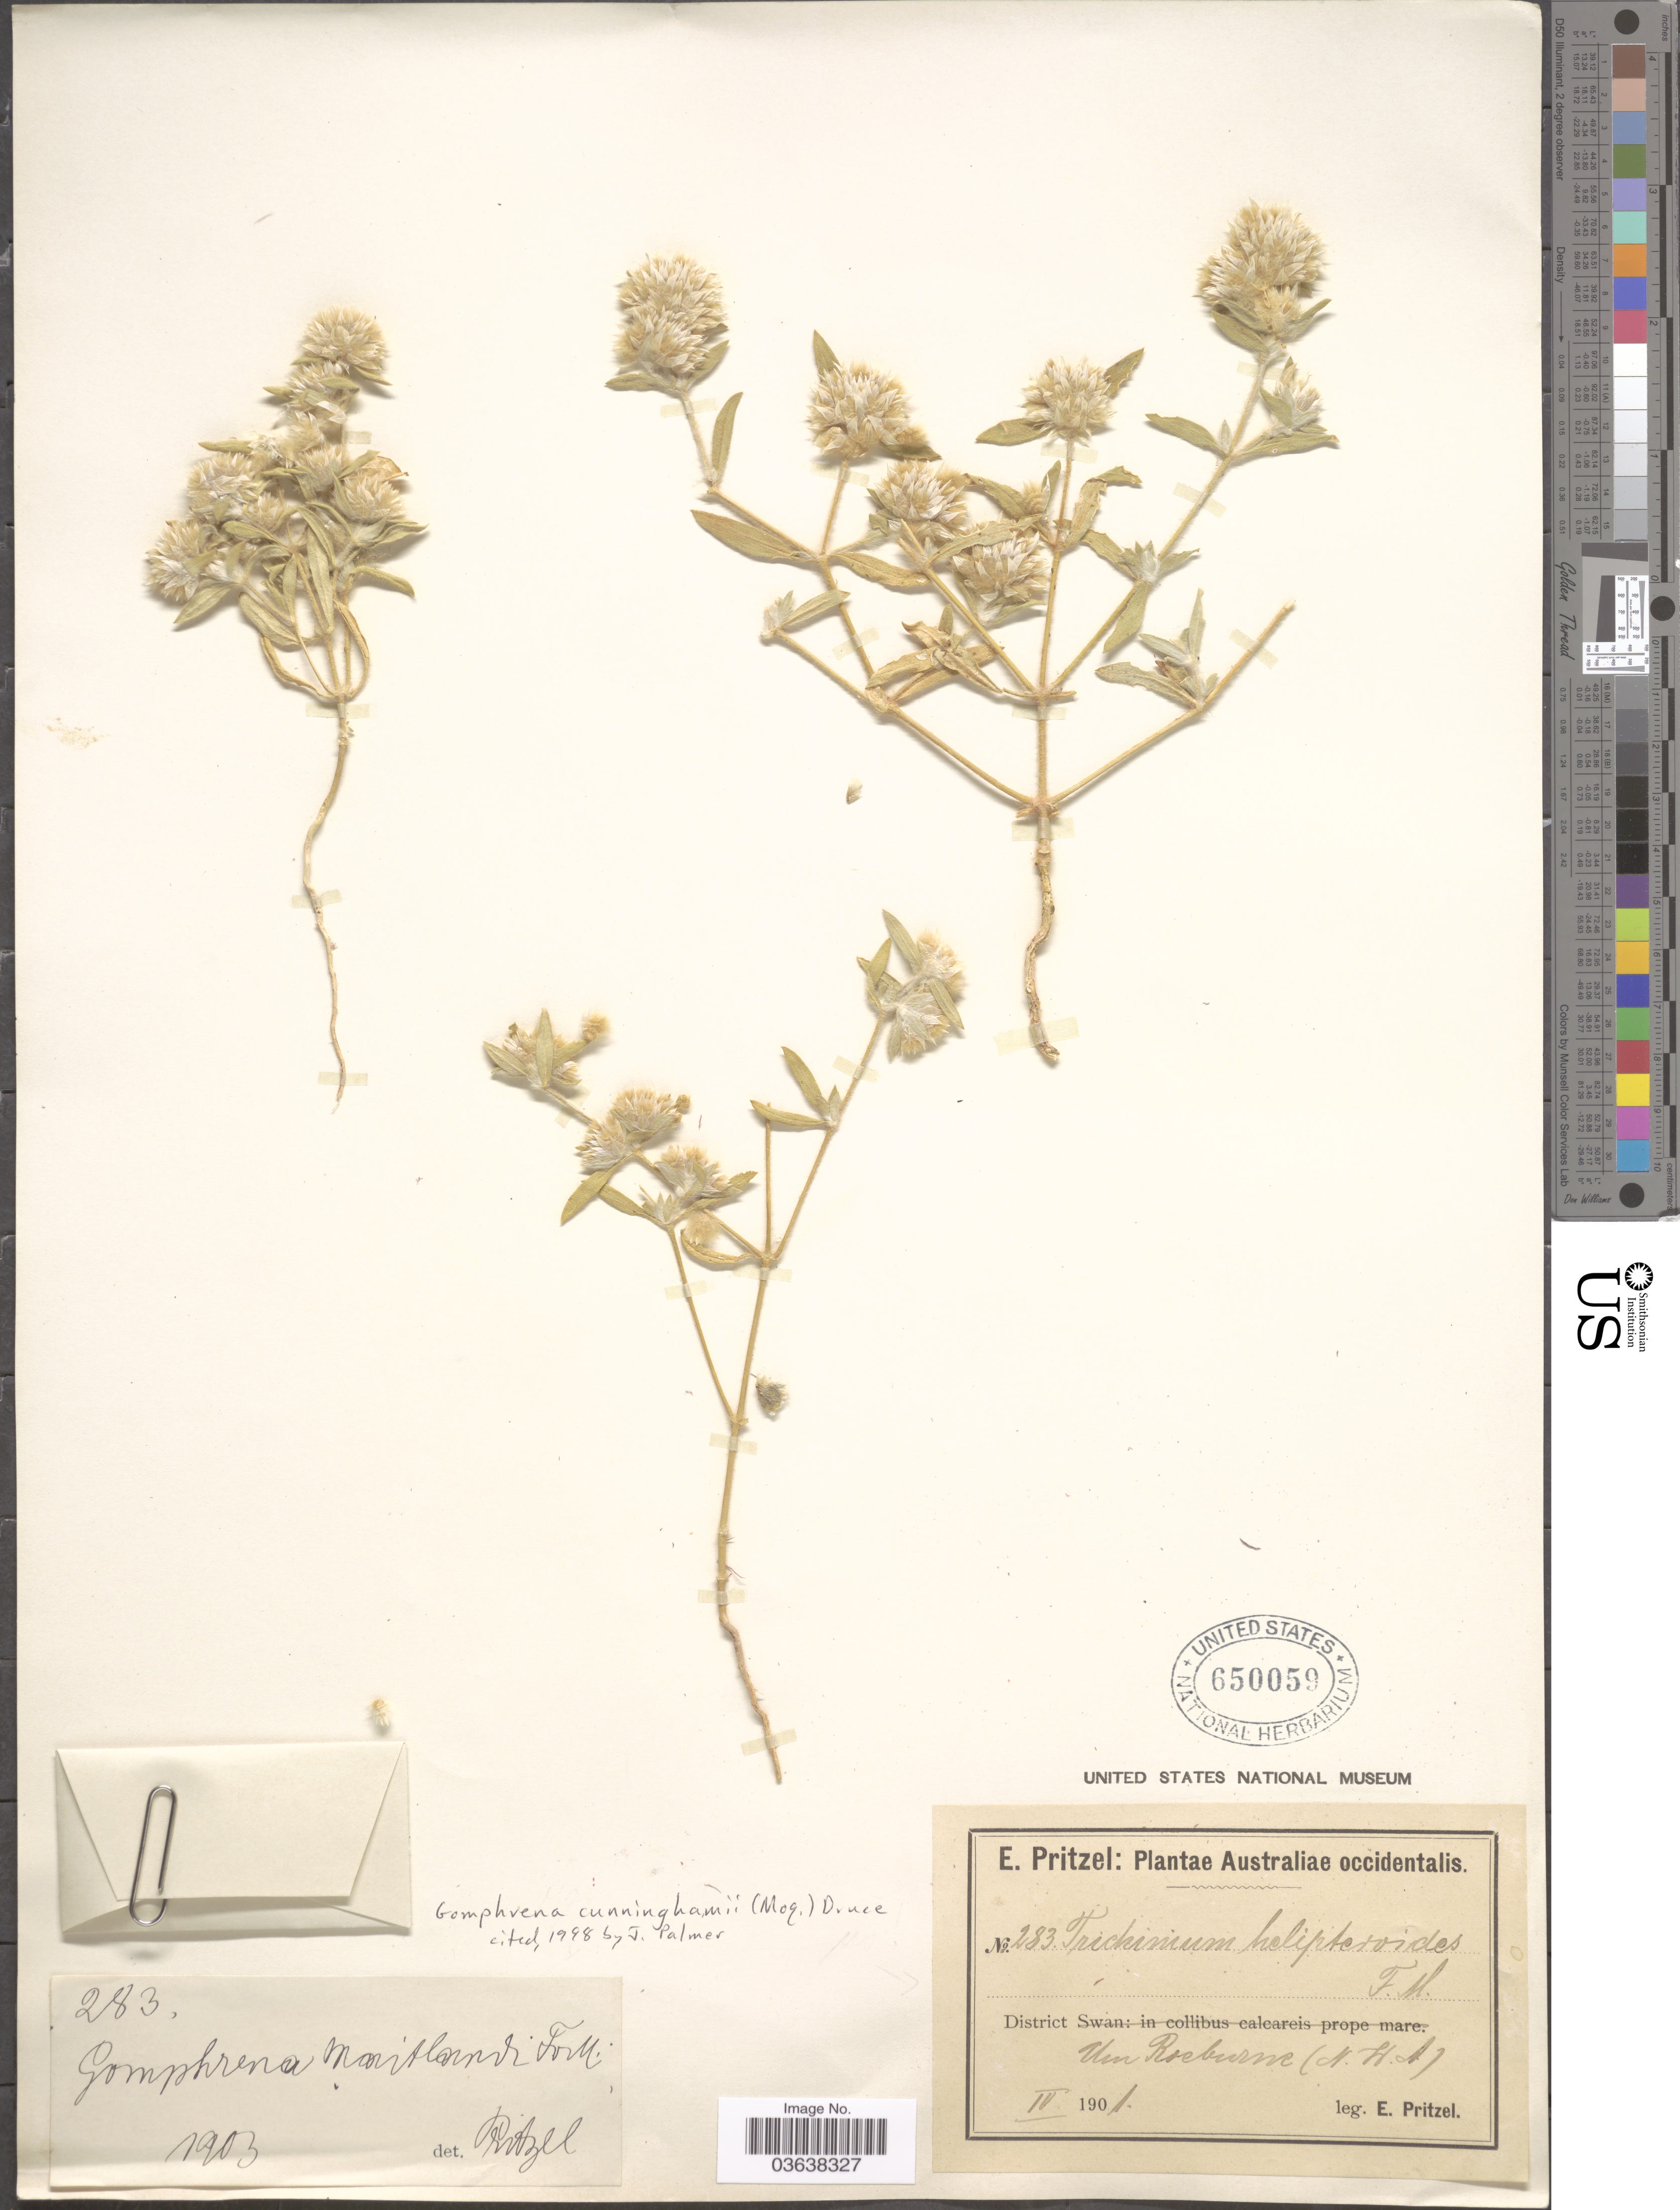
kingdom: Plantae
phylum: Tracheophyta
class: Magnoliopsida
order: Caryophyllales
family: Amaranthaceae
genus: Gomphrena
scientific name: Gomphrena cunninghamii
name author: (Moq.) Druce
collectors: E. G. Pritzel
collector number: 283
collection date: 1901-04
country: Australia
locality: Australiae occidentalis. Um Roeburne (N. W. A.).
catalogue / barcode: US 650059